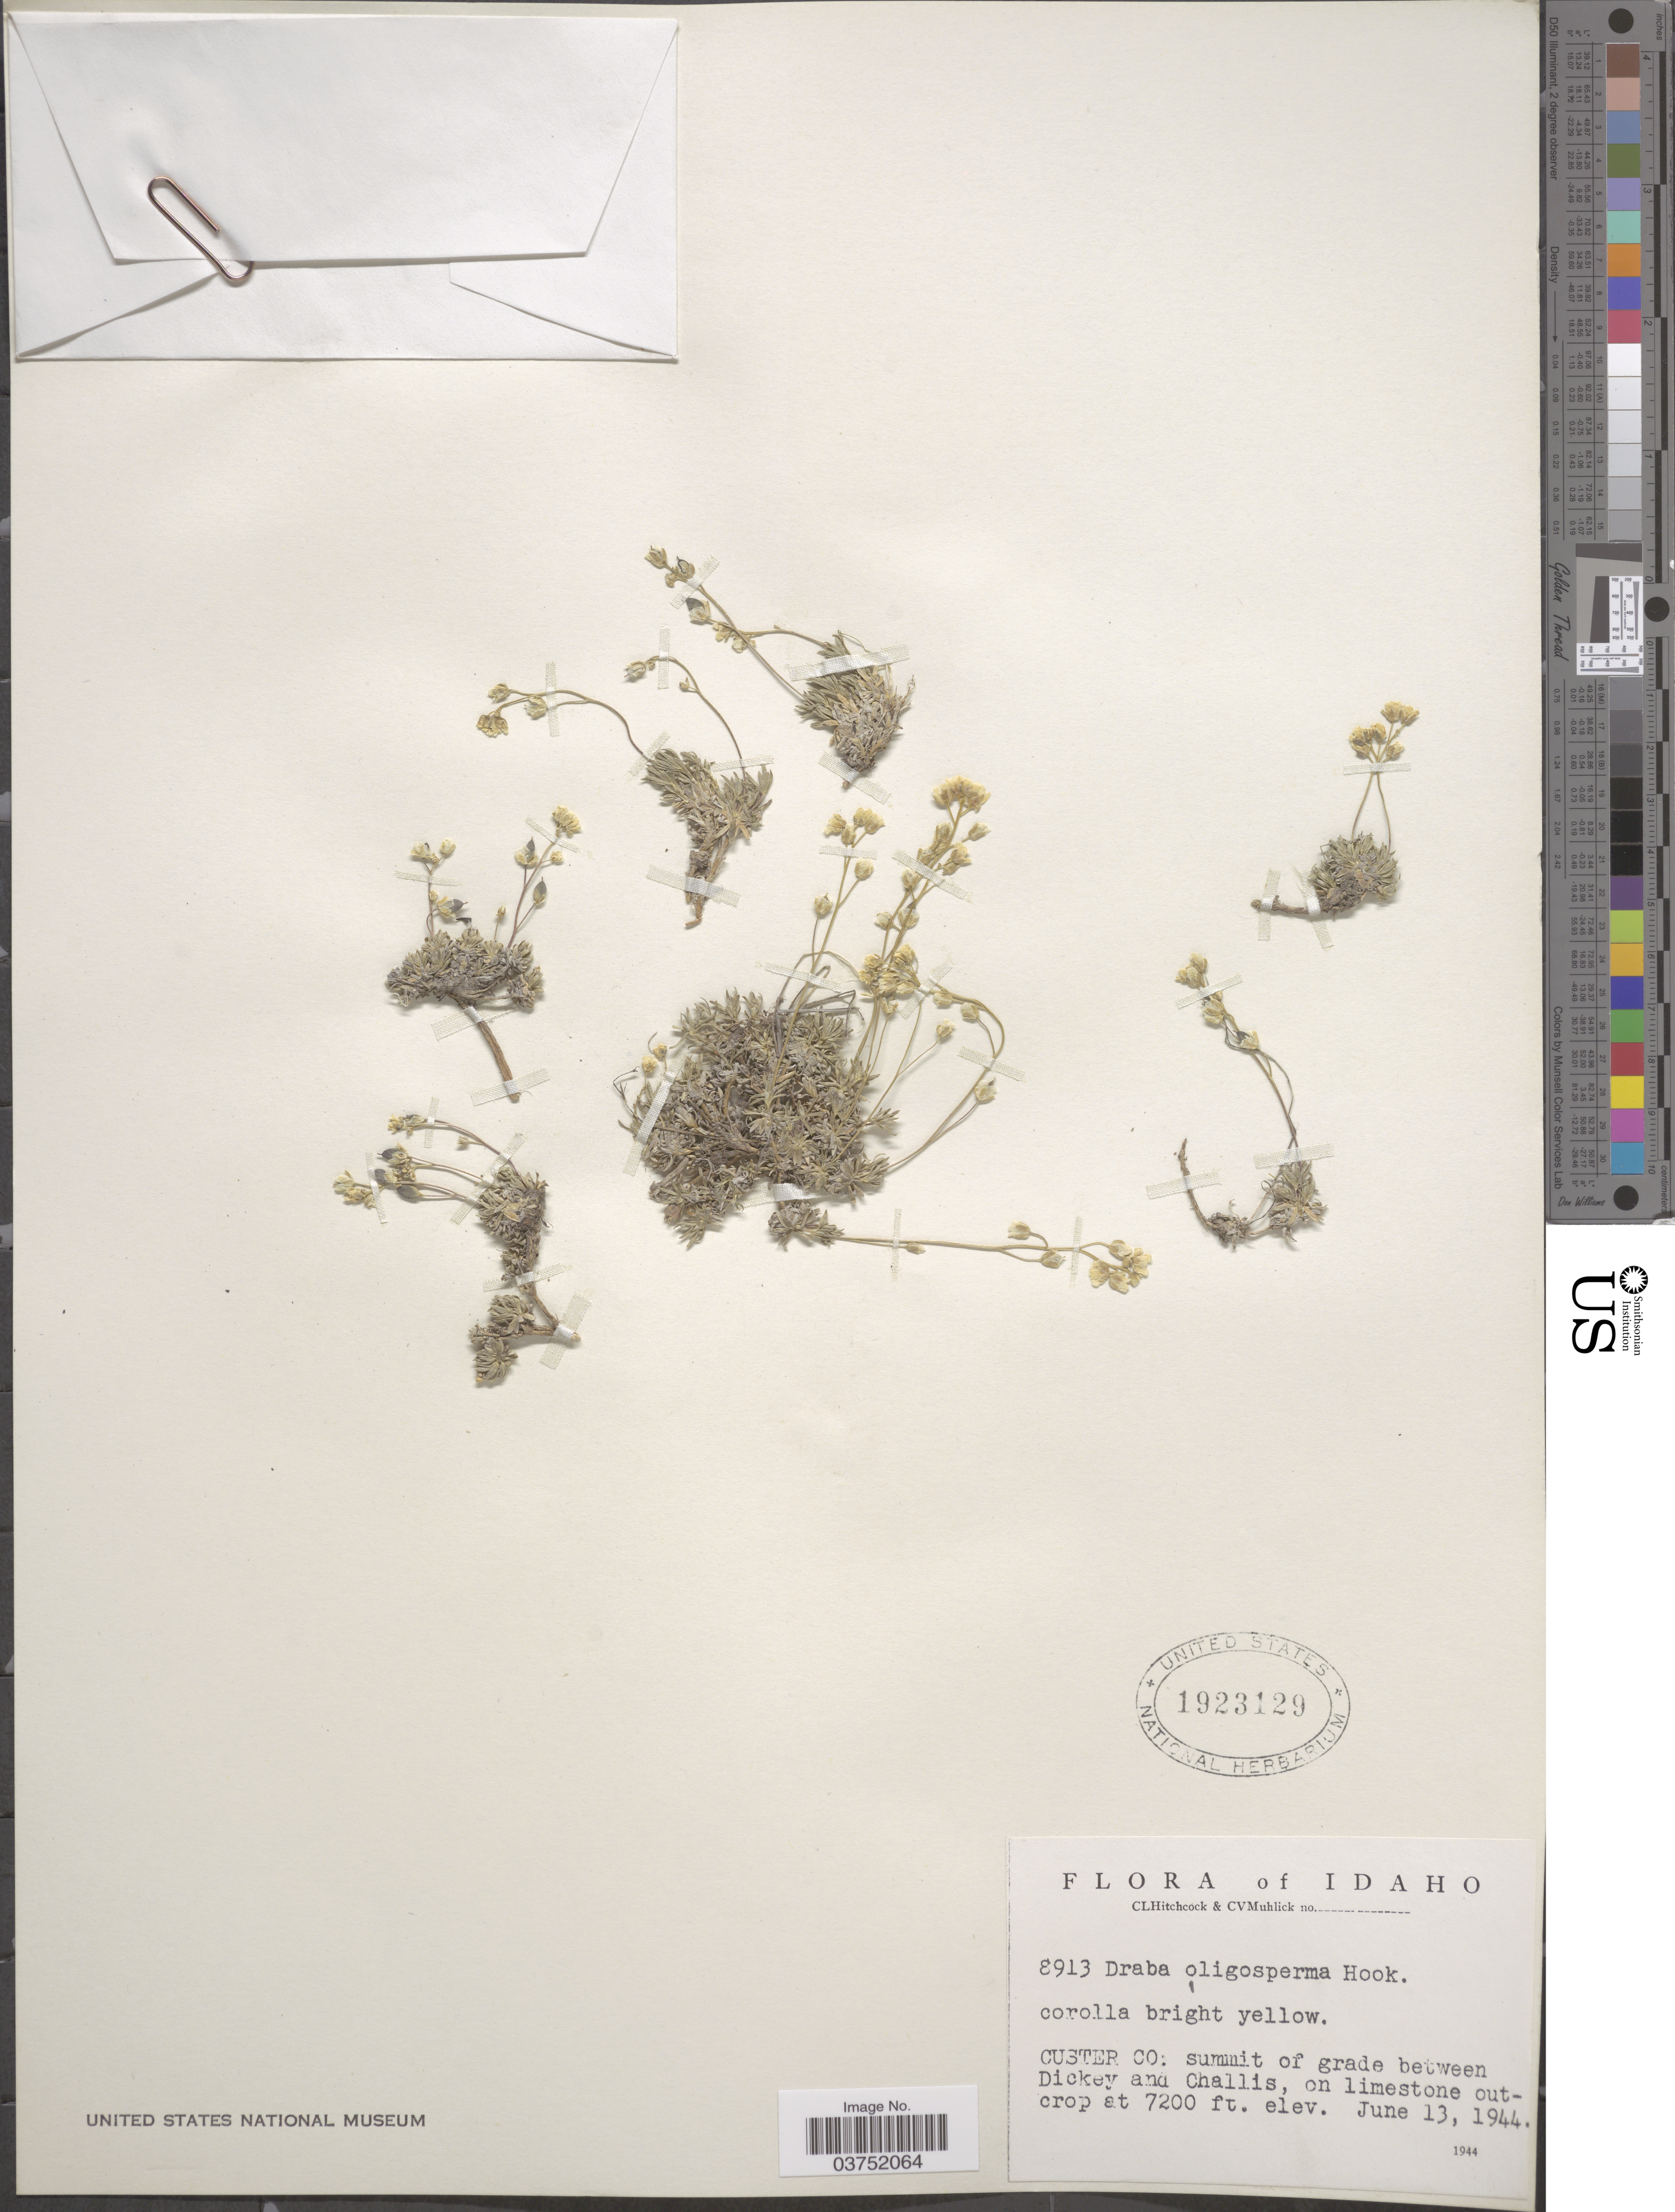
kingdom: Plantae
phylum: Tracheophyta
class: Magnoliopsida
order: Brassicales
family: Brassicaceae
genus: Draba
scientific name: Draba oligosperma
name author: Hook.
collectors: C. L. Hitchcock & C. V. Muhlick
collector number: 8913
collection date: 1944-06-13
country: United States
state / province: Idaho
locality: Custer Co: summit of grade between Dickey and Challis, on limestone outcrop.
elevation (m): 2195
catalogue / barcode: US 1923129